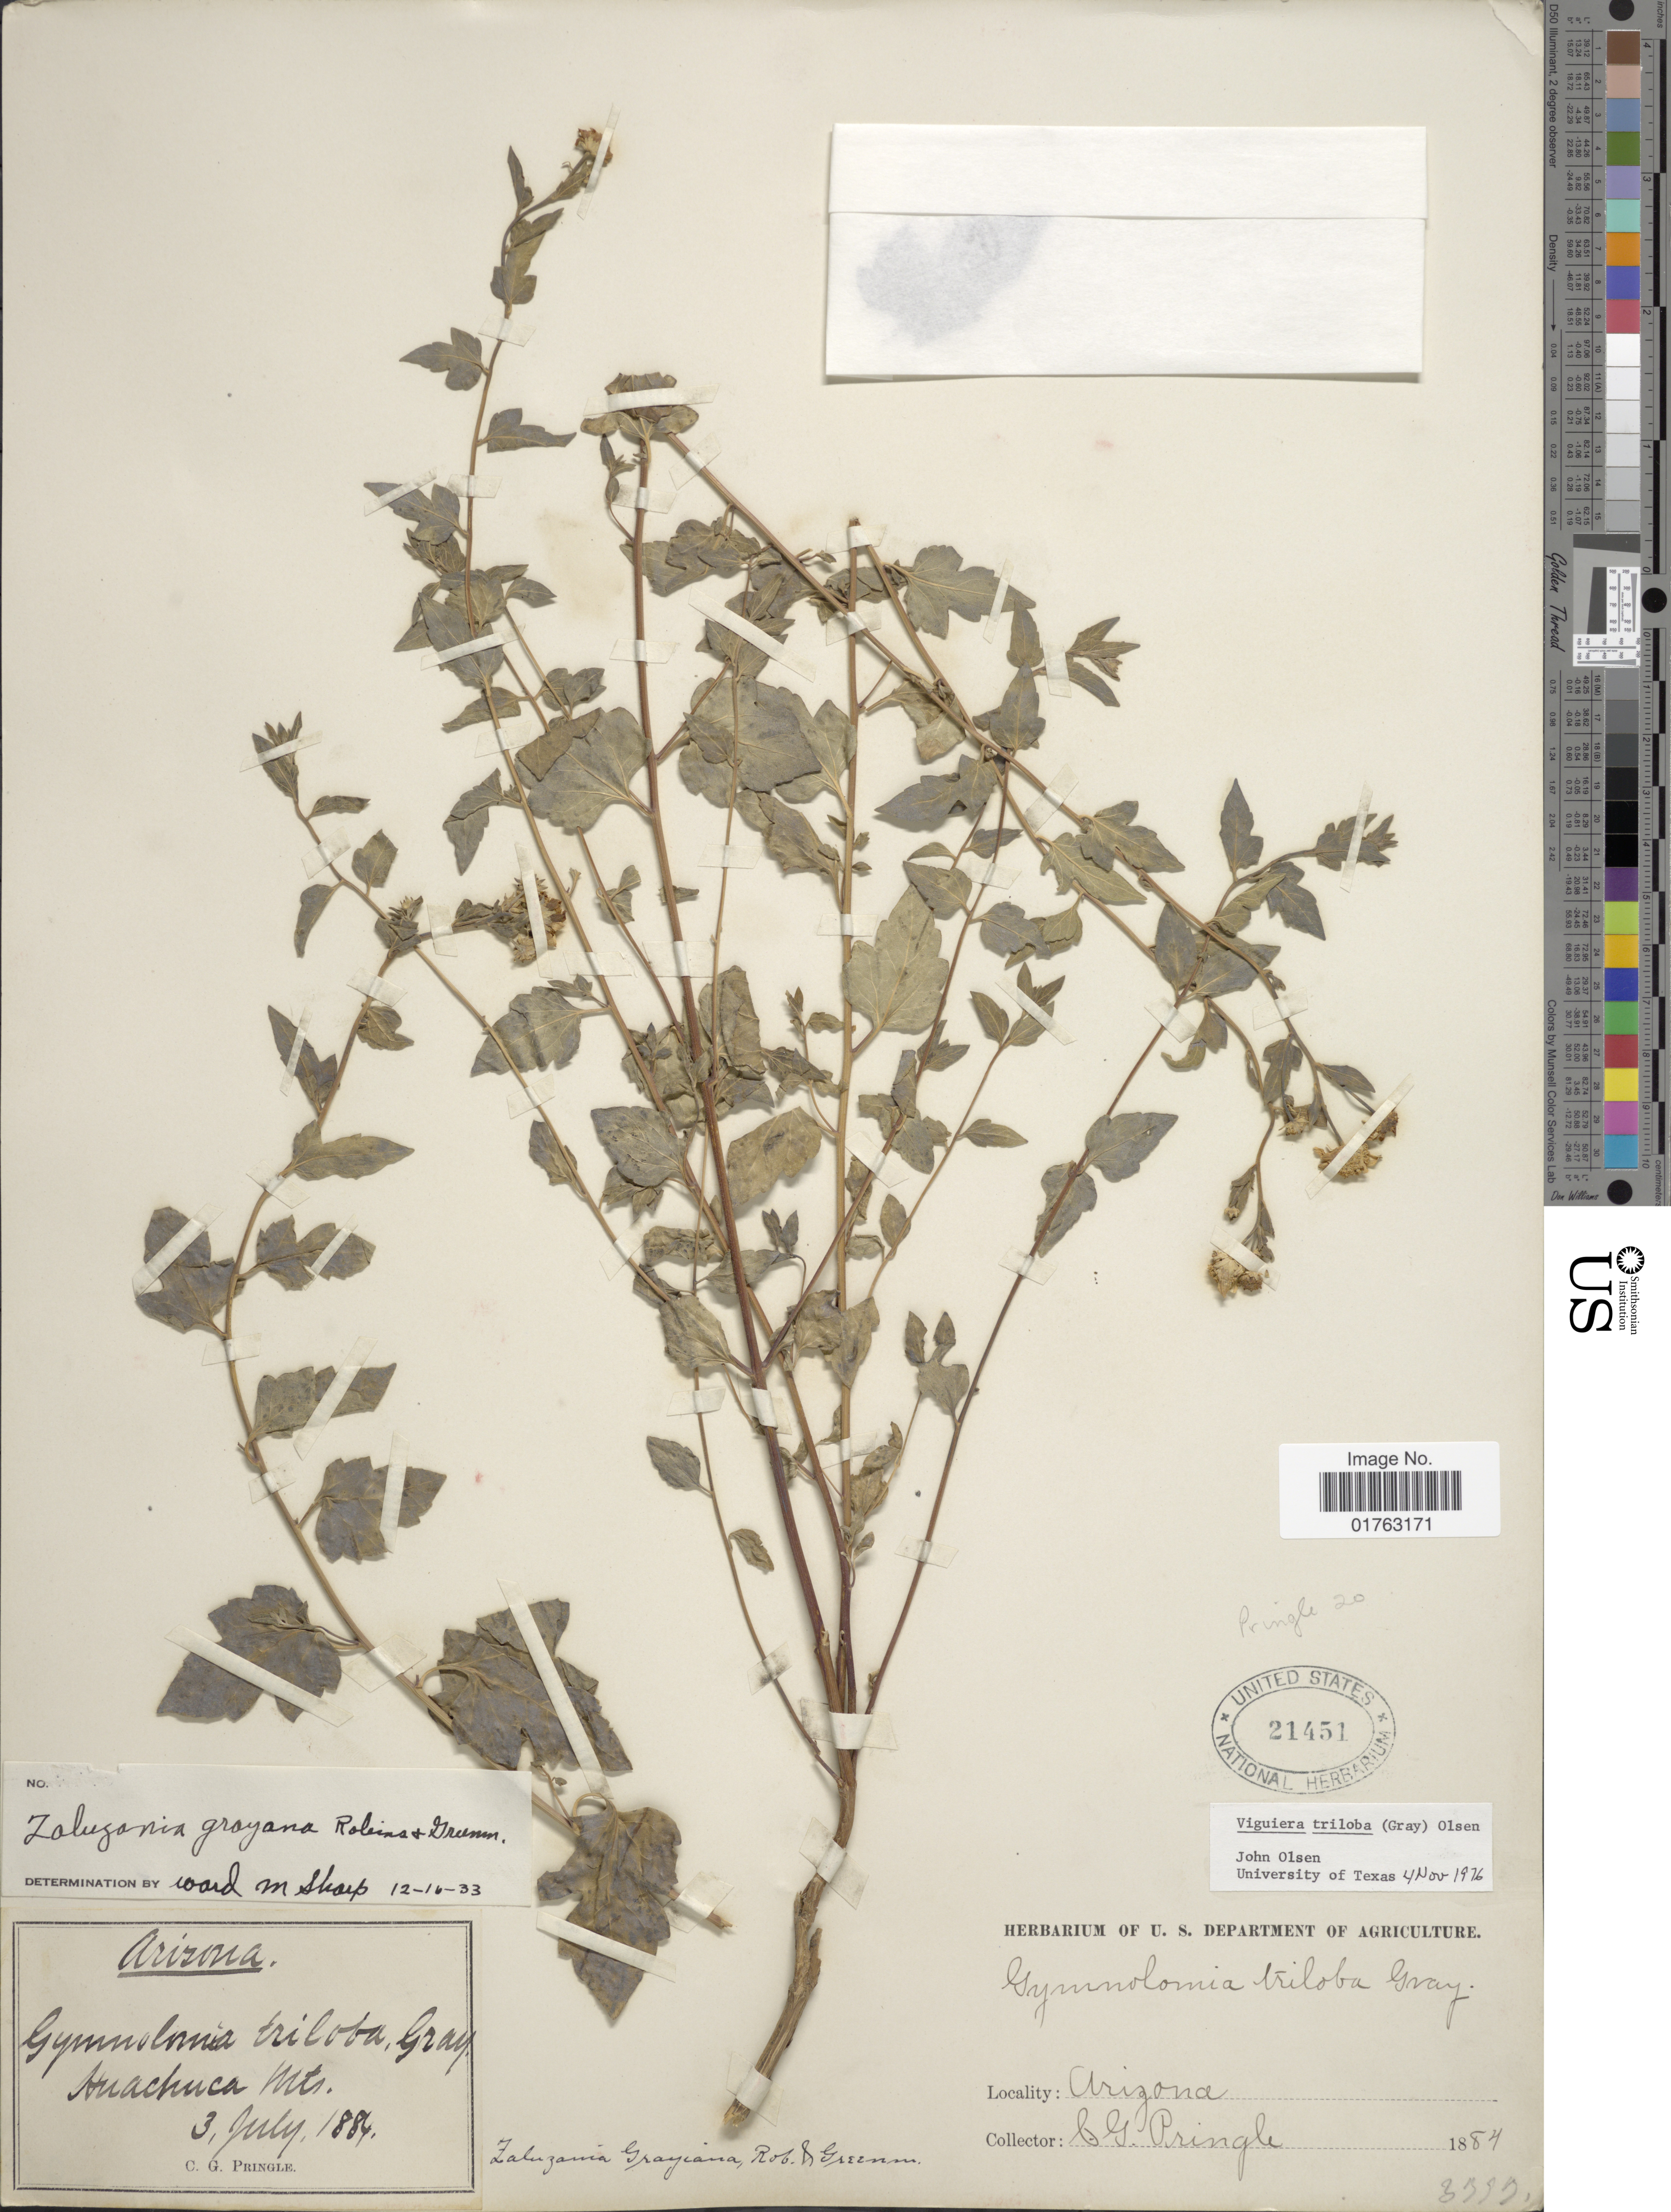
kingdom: Plantae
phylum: Tracheophyta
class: Magnoliopsida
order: Asterales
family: Asteraceae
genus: Zaluzania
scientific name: Zaluzania grayana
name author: B.L. Rob. & Greenm.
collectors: C. G. Pringle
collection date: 1884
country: United States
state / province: Arizona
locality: Anachuca mts.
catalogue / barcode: US 21451